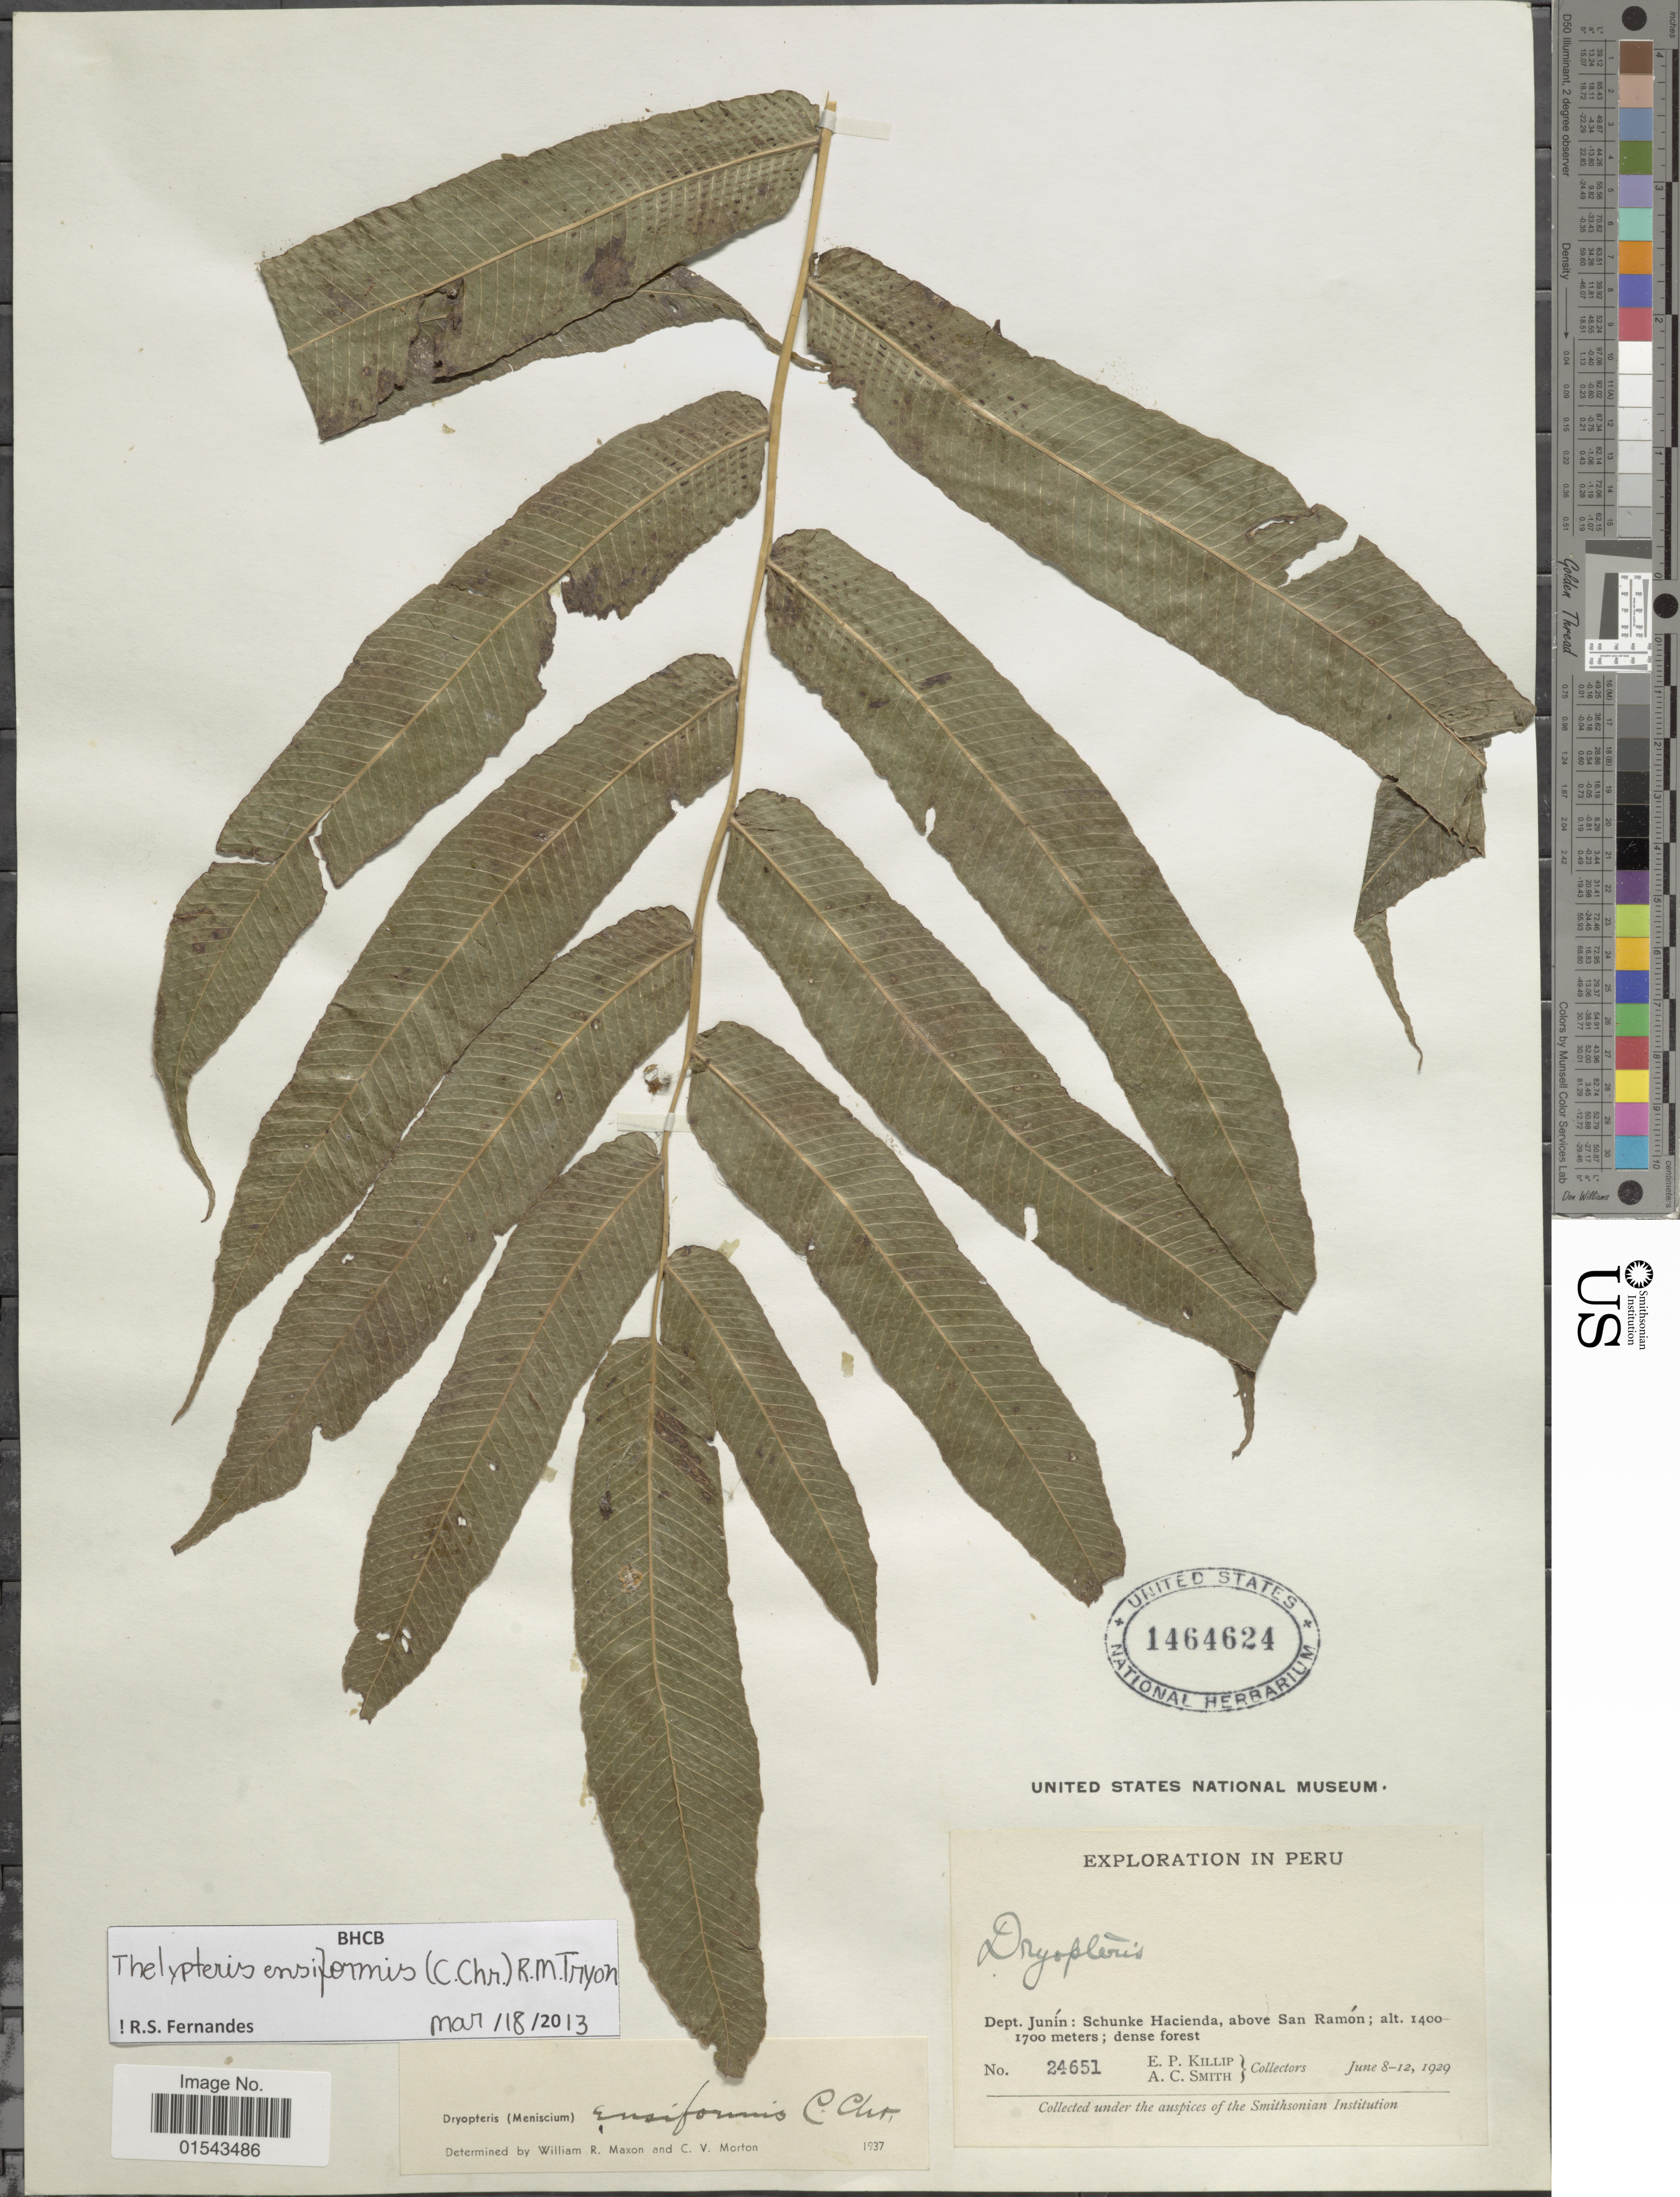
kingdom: Plantae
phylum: Tracheophyta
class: Polypodiopsida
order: Polypodiales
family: Thelypteridaceae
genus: Meniscium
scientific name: Meniscium ensiforme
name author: (C. Chr.) Pic. Serm.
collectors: E. P. Killip & A. C. Smith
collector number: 24651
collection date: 1929-06-08/1929-06-12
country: Peru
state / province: Junín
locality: Schunke Hacienda, above San Ramón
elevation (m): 1400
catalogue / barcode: US 1464624